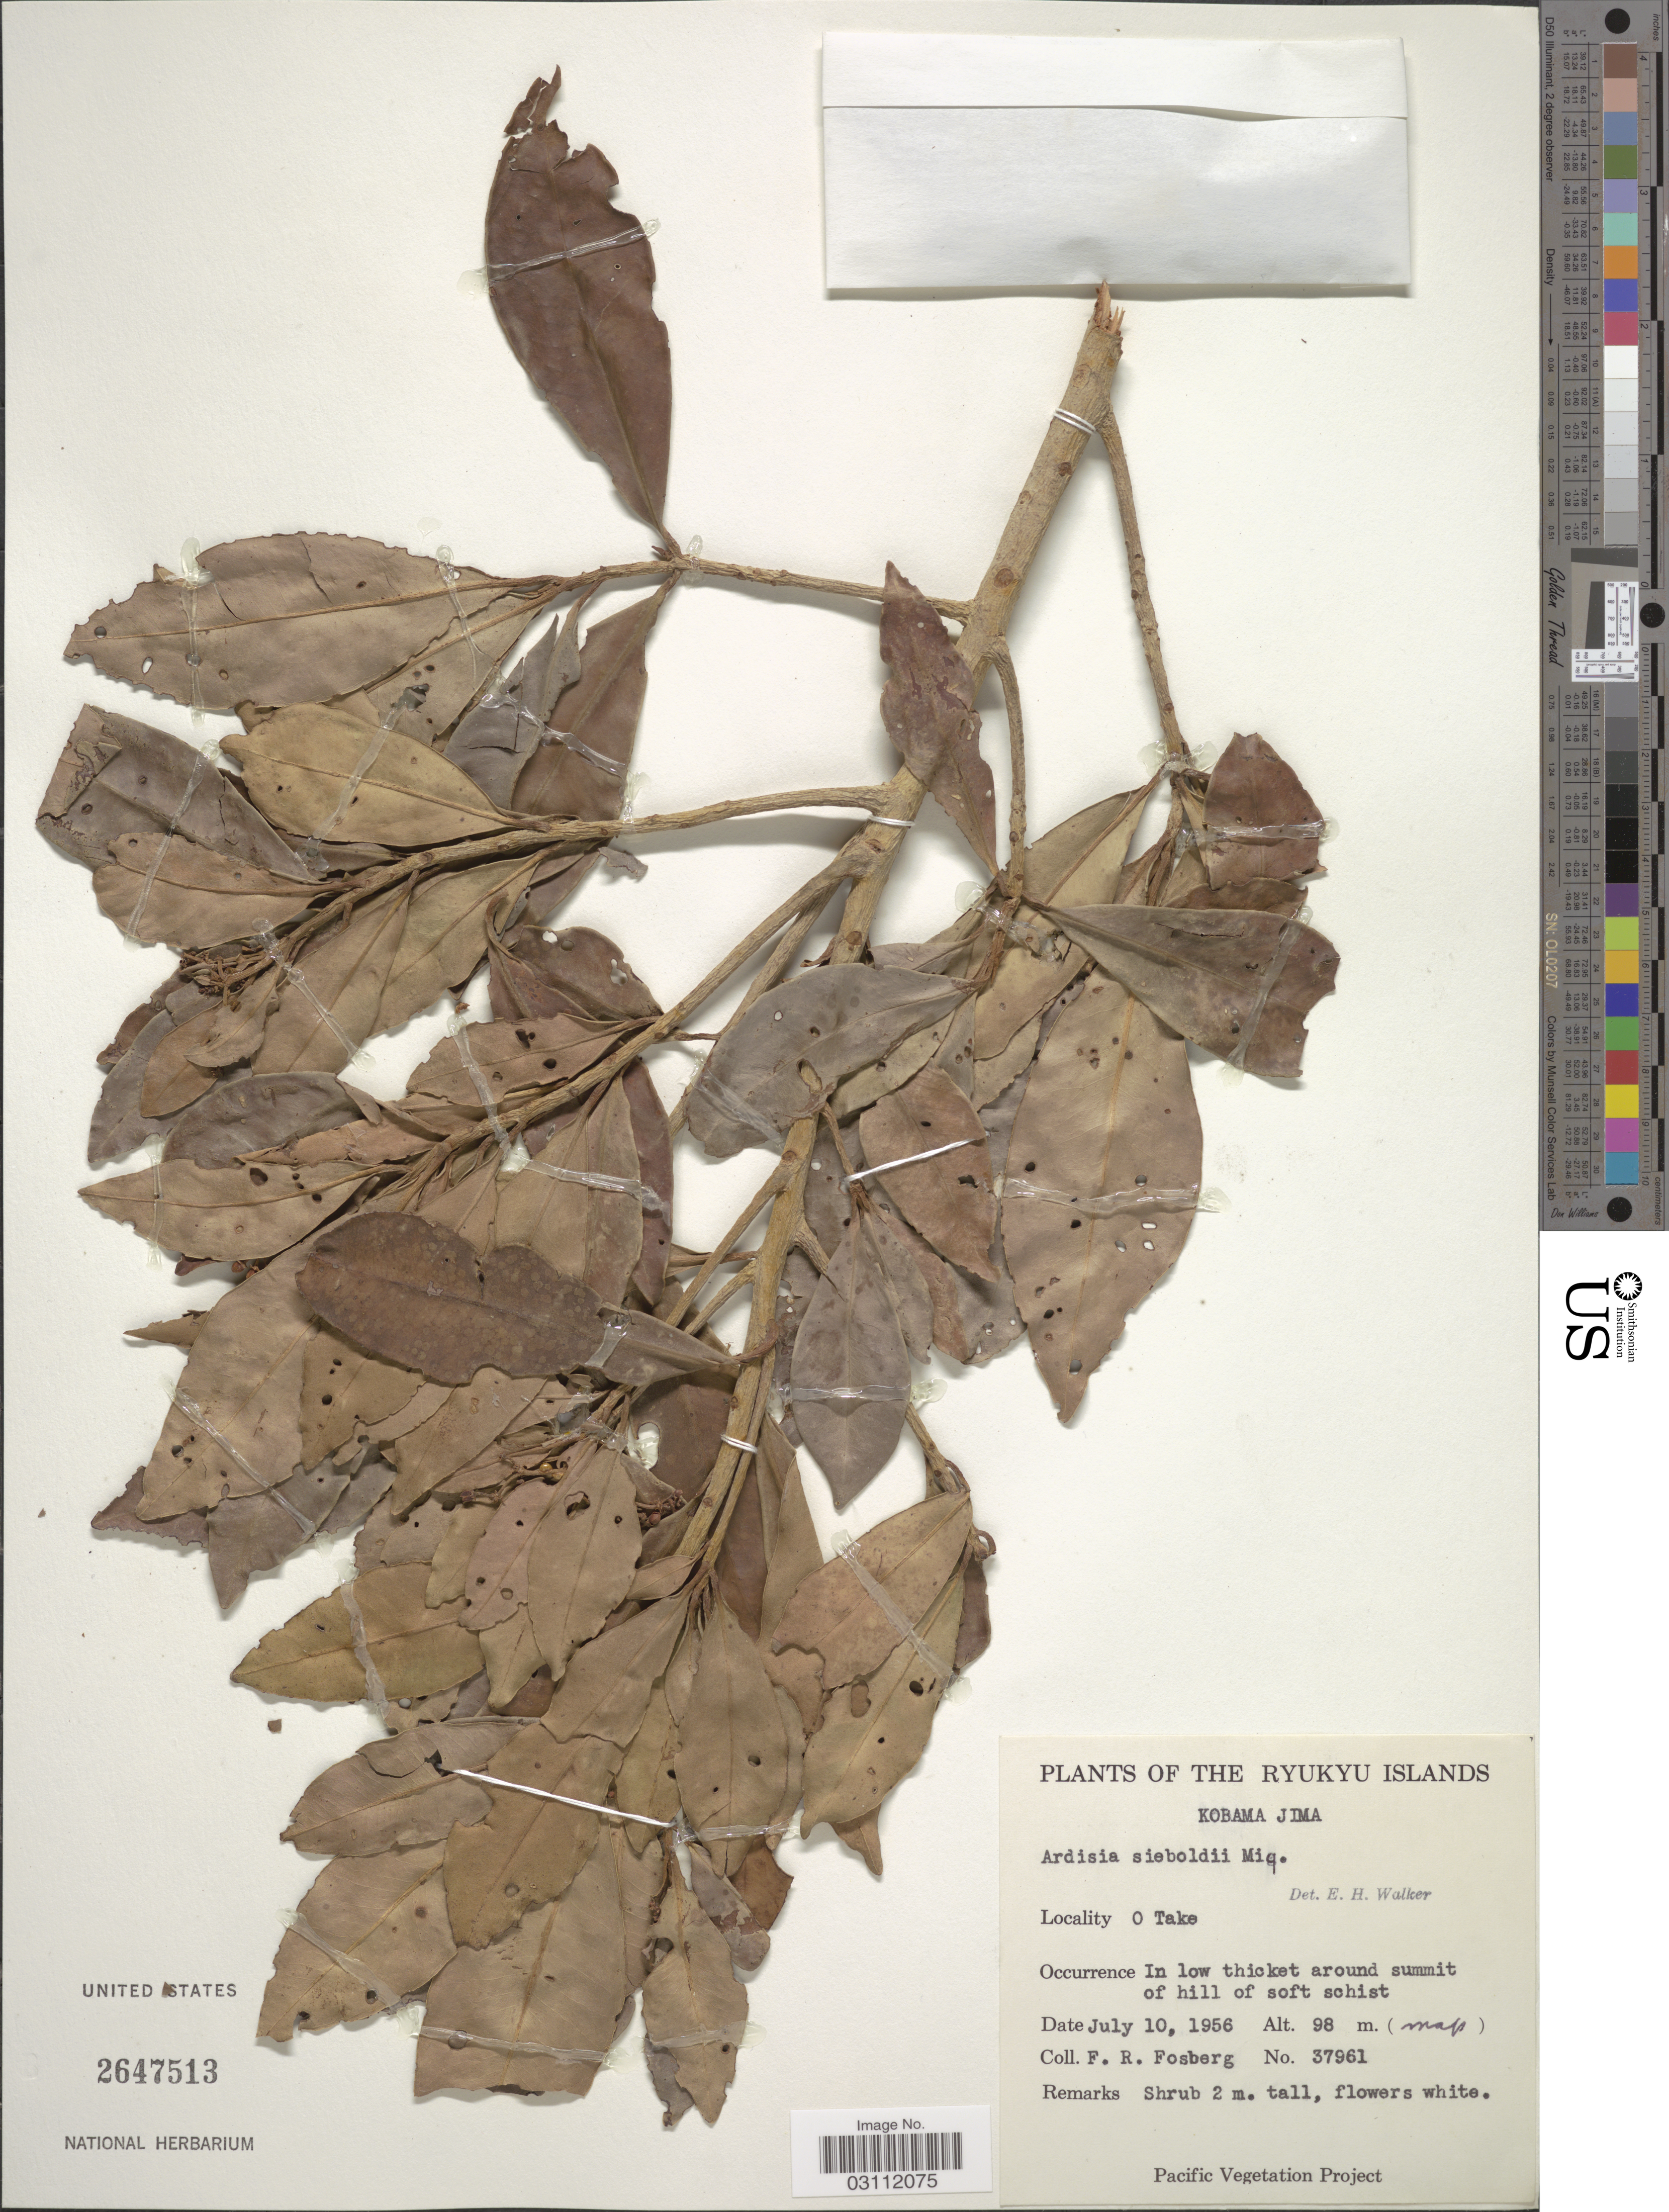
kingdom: Plantae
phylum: Tracheophyta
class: Magnoliopsida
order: Ericales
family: Primulaceae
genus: Ardisia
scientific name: Ardisia sieboldii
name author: Miq.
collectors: F. R. Fosberg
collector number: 37961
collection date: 1956-07-10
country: Japan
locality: The Ryukyu Islands, Kobama Jima, O Take.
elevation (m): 98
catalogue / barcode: US 2647513